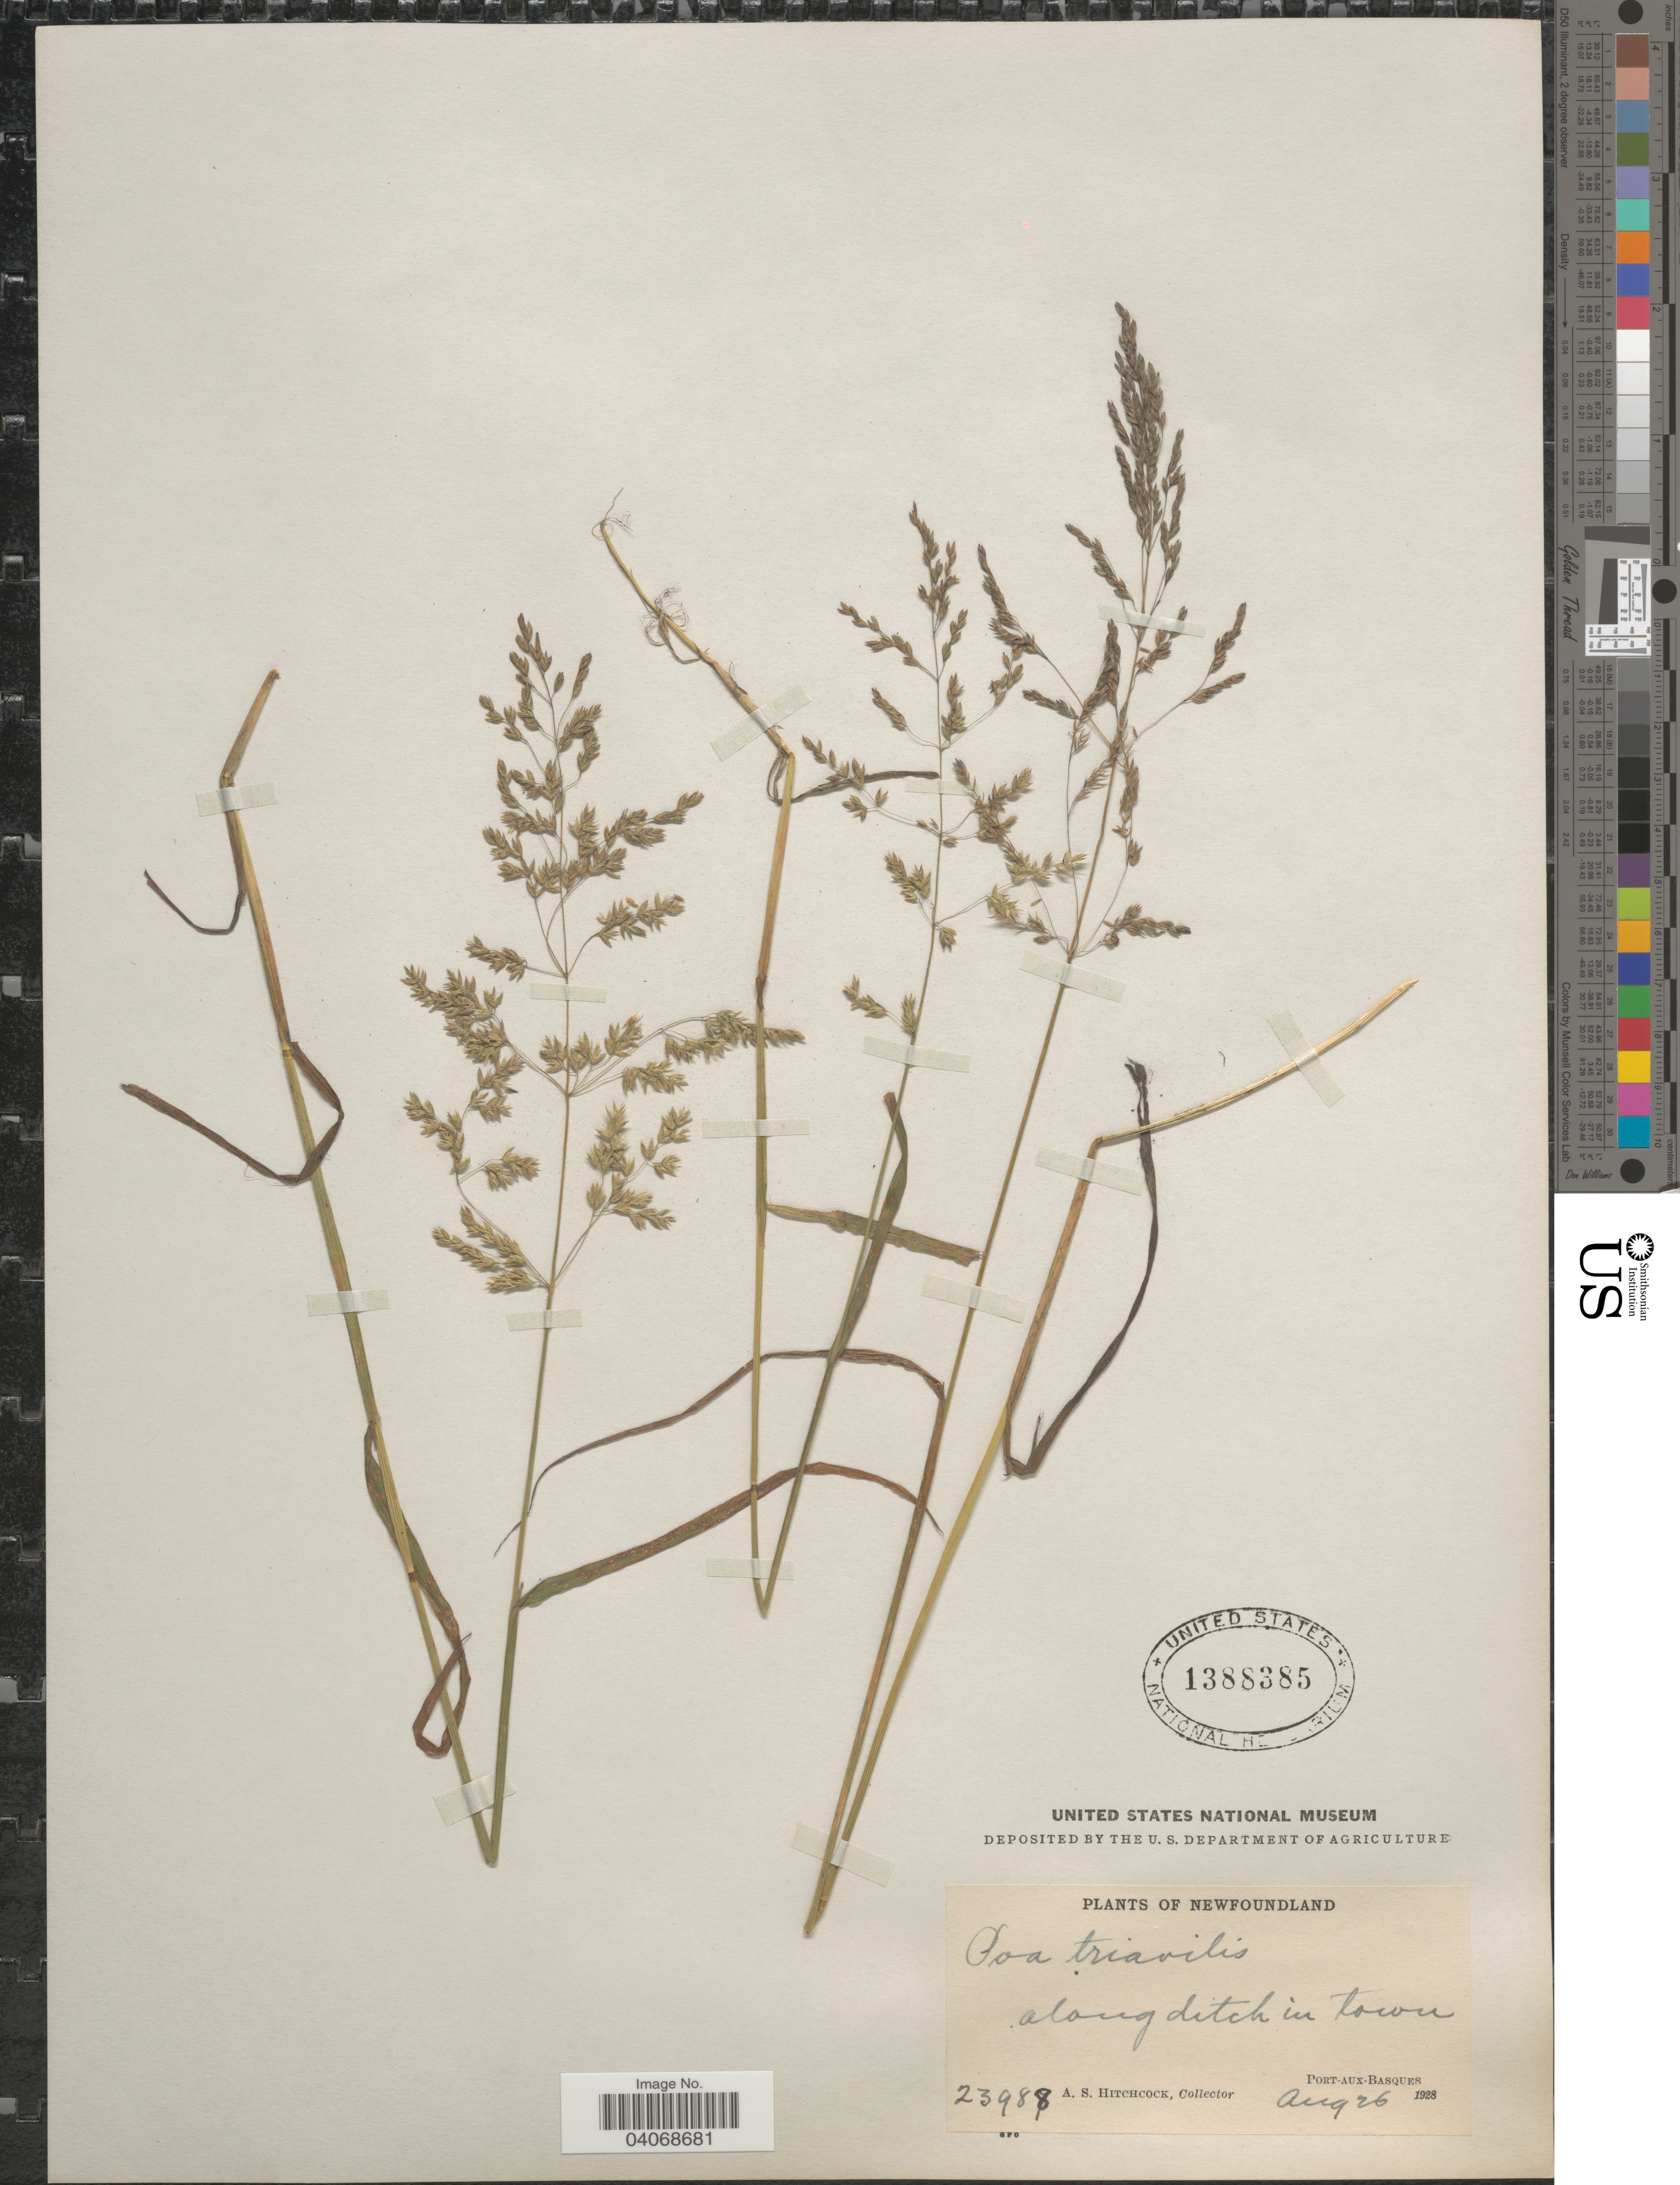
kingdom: Plantae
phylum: Tracheophyta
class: Liliopsida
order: Poales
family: Poaceae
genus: Poa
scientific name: Poa trivialis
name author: L.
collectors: A. S. Hitchcock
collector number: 23988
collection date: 1928-08-26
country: Canada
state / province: Newfoundland and Labrador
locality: Along ditch in town. Port-aux-Basques.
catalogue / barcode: US 1388385